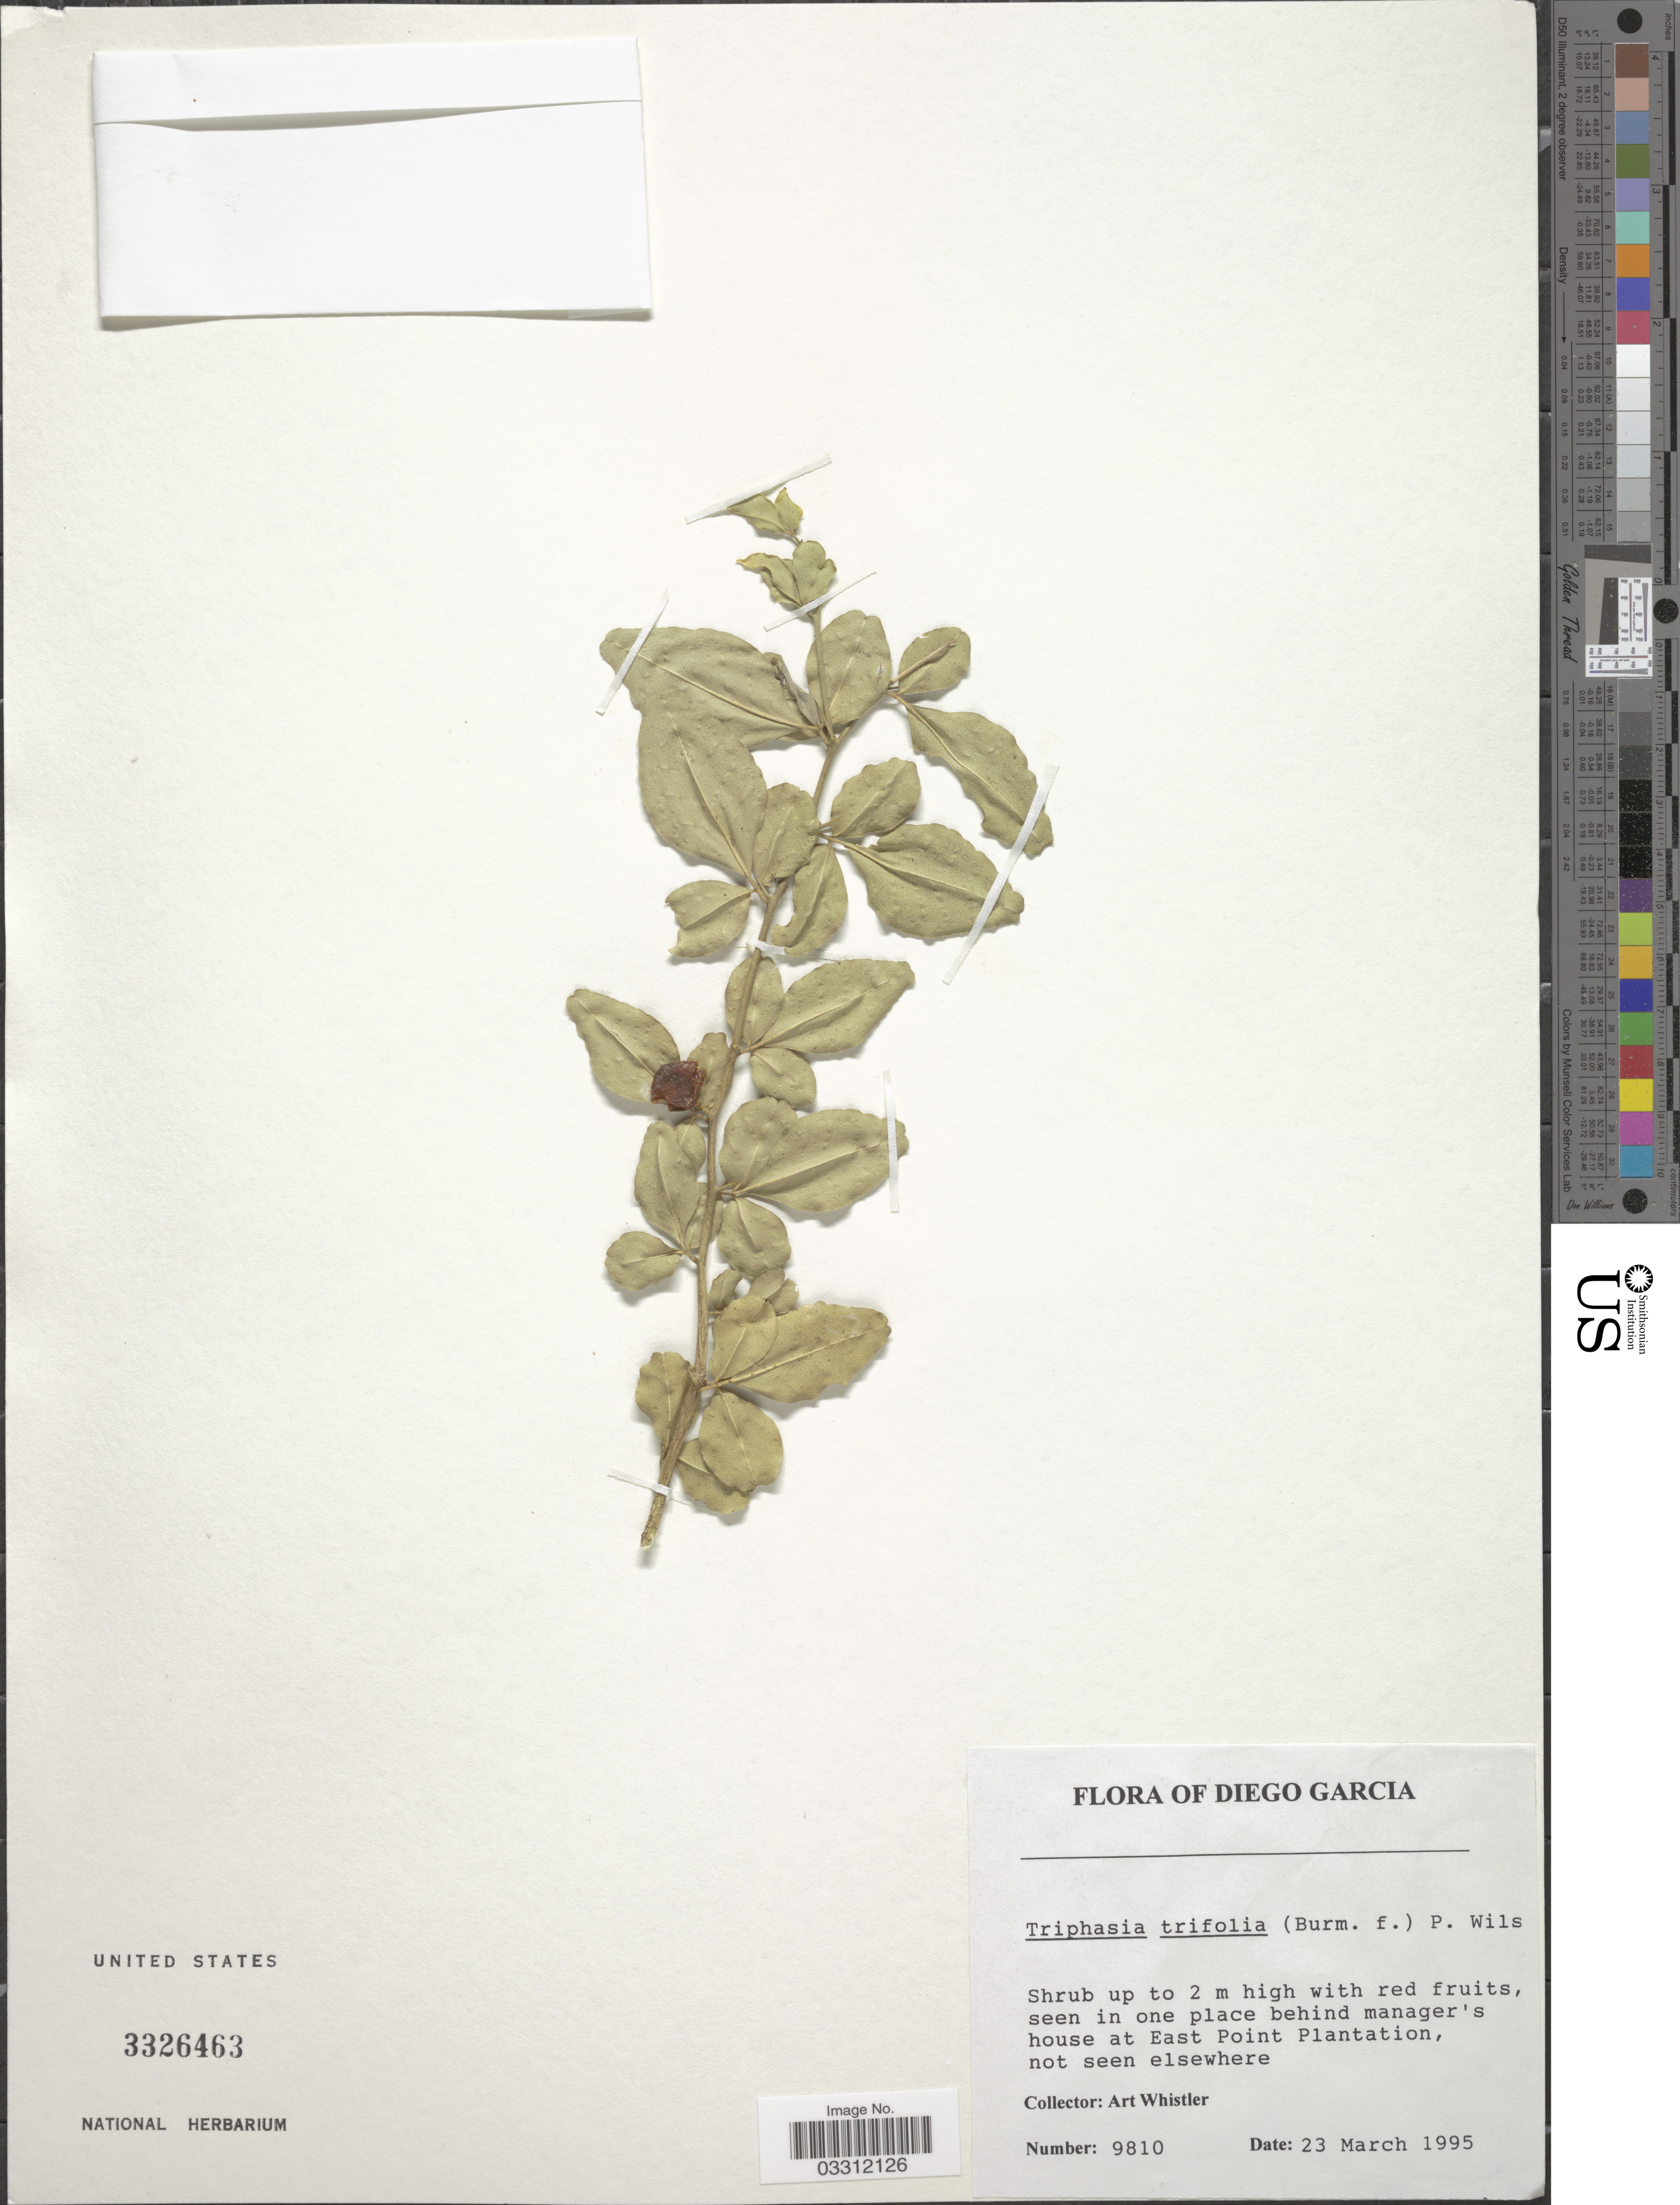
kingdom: Plantae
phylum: Tracheophyta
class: Magnoliopsida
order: Sapindales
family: Rutaceae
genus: Triphasia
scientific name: Triphasia trifoliata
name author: DC.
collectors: A. Whistler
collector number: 9810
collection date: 1995-03-23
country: British Indian Ocean Territory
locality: Diego Garcia, seen in one place behind manager's house at East Point Plantation.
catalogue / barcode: US 3326463